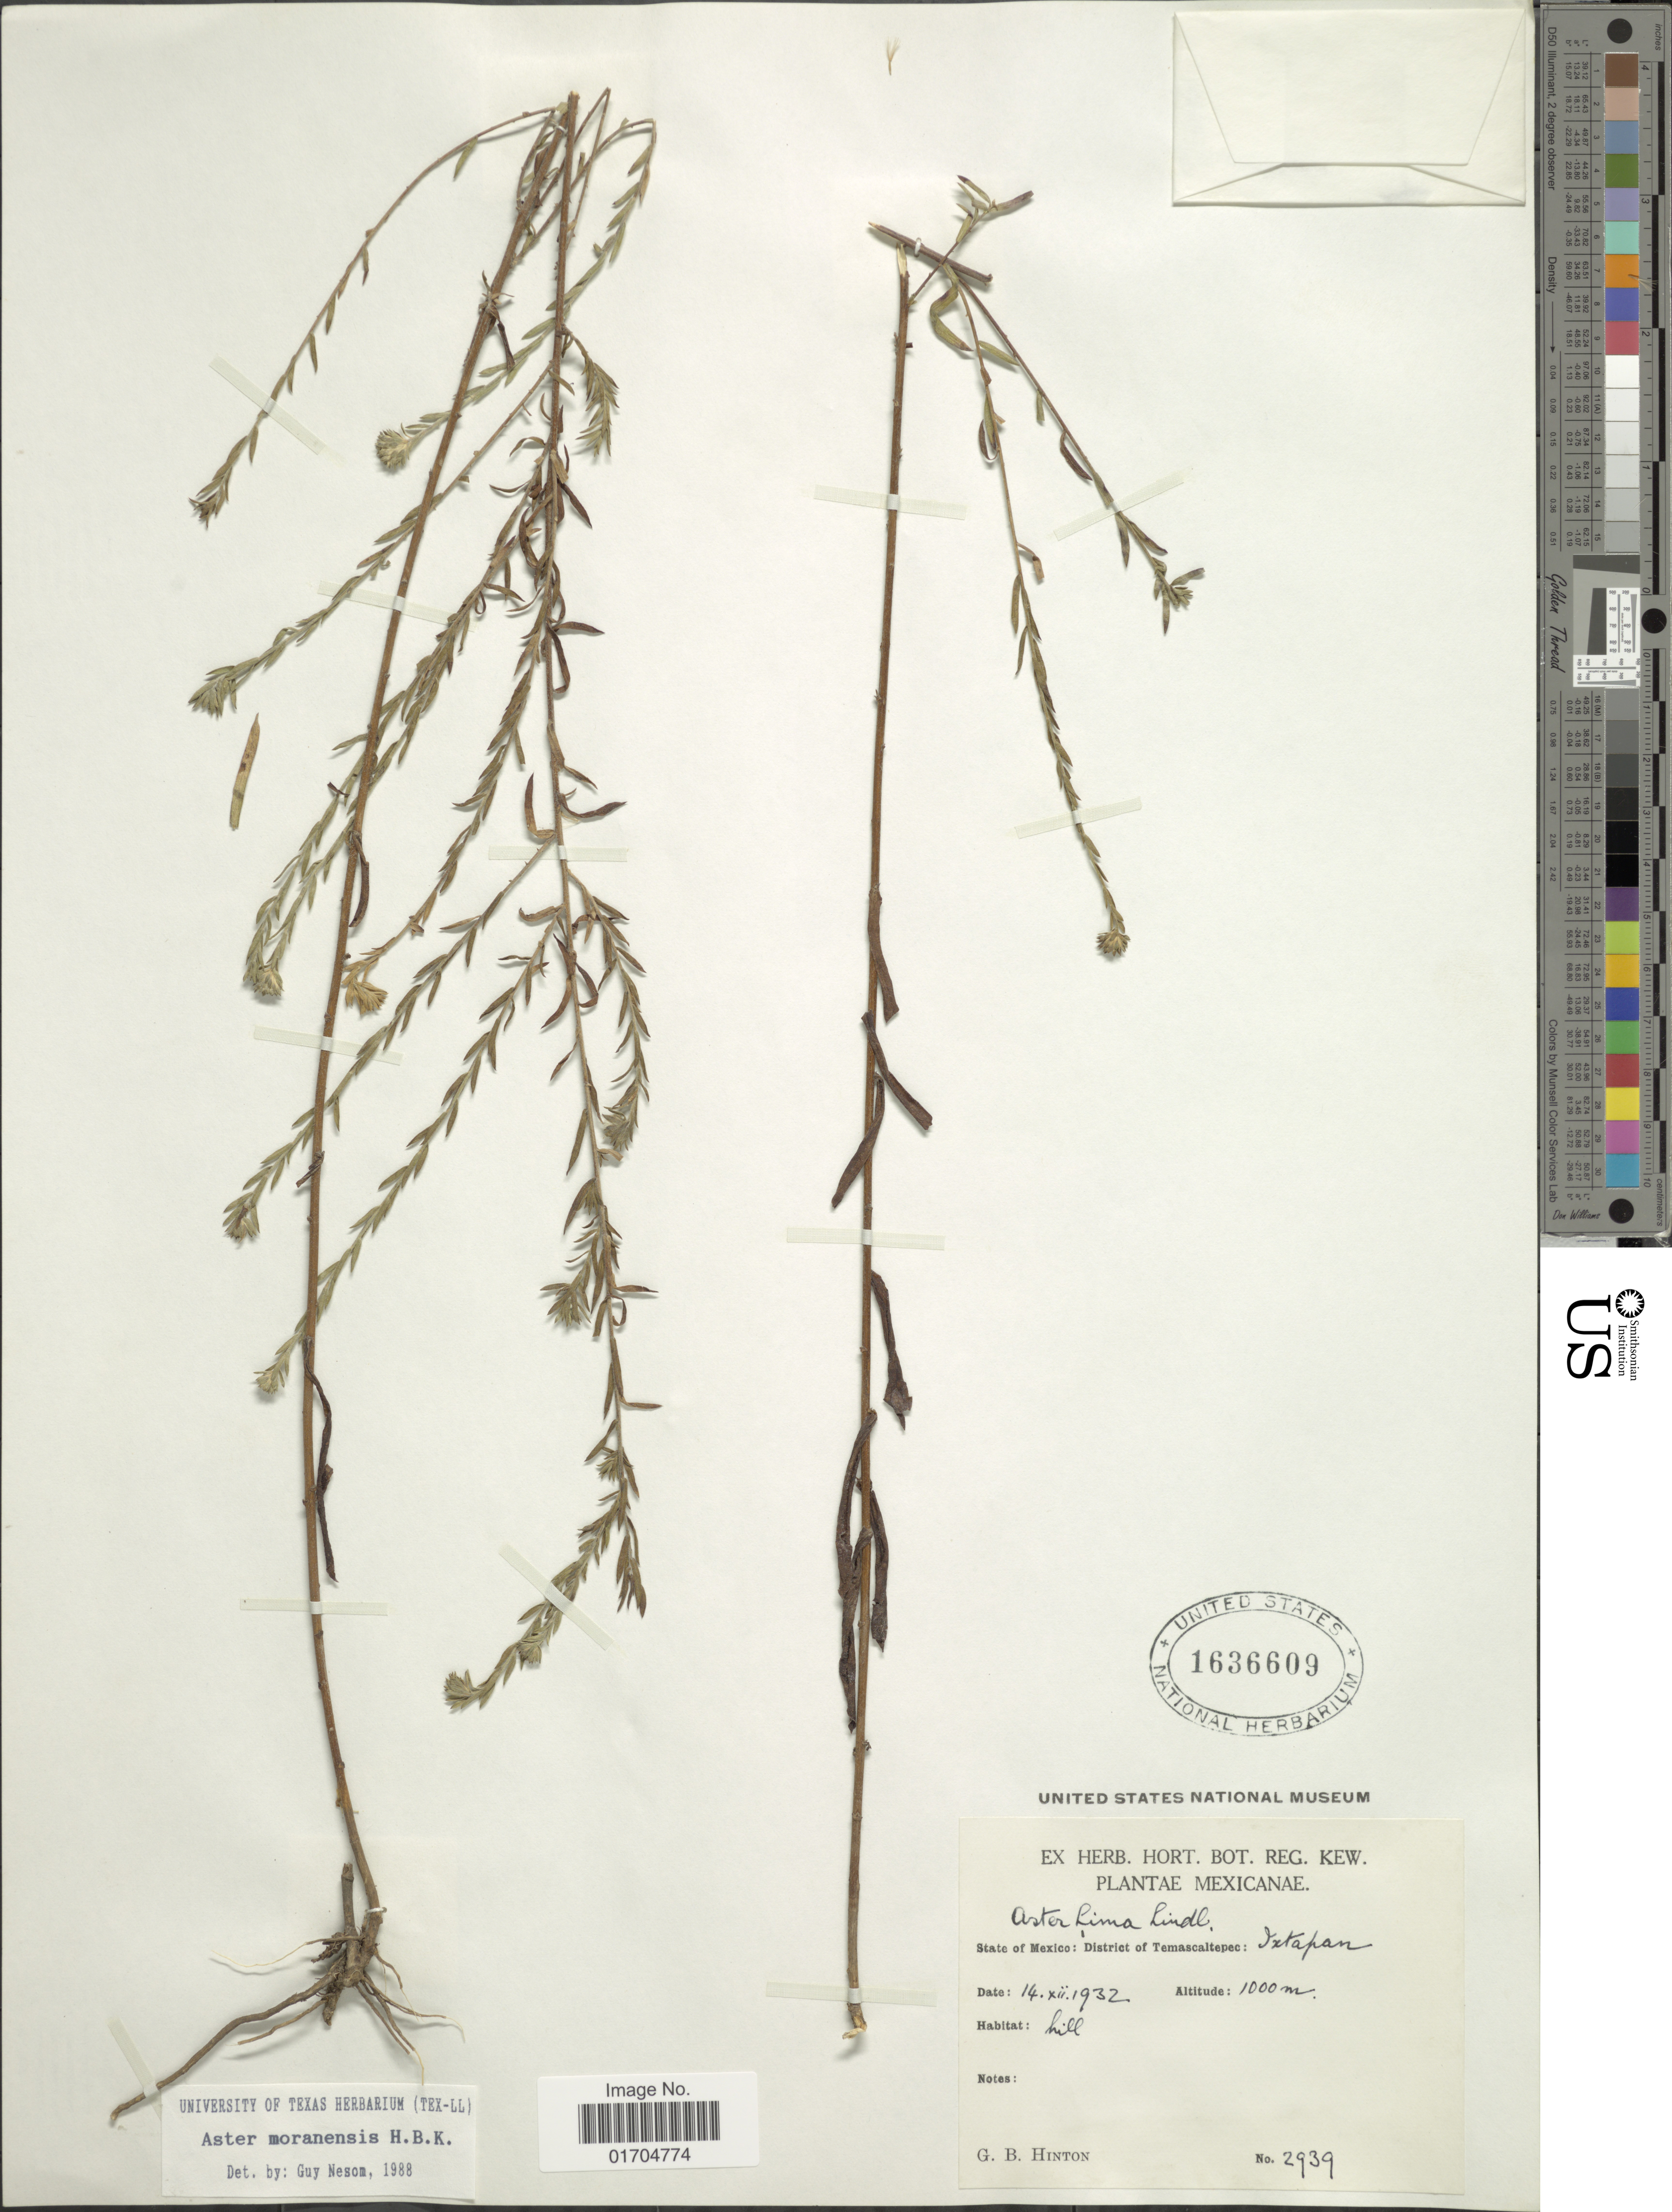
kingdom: Plantae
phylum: Tracheophyta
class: Magnoliopsida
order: Asterales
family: Asteraceae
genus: Symphyotrichum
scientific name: Symphyotrichum moranense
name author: (Kunth) G.L. Nesom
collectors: G. B. Hinton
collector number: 2939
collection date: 1932-12-14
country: Mexico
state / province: México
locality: District of Temascaltepec: Ixtapan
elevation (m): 1000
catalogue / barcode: US 1636609